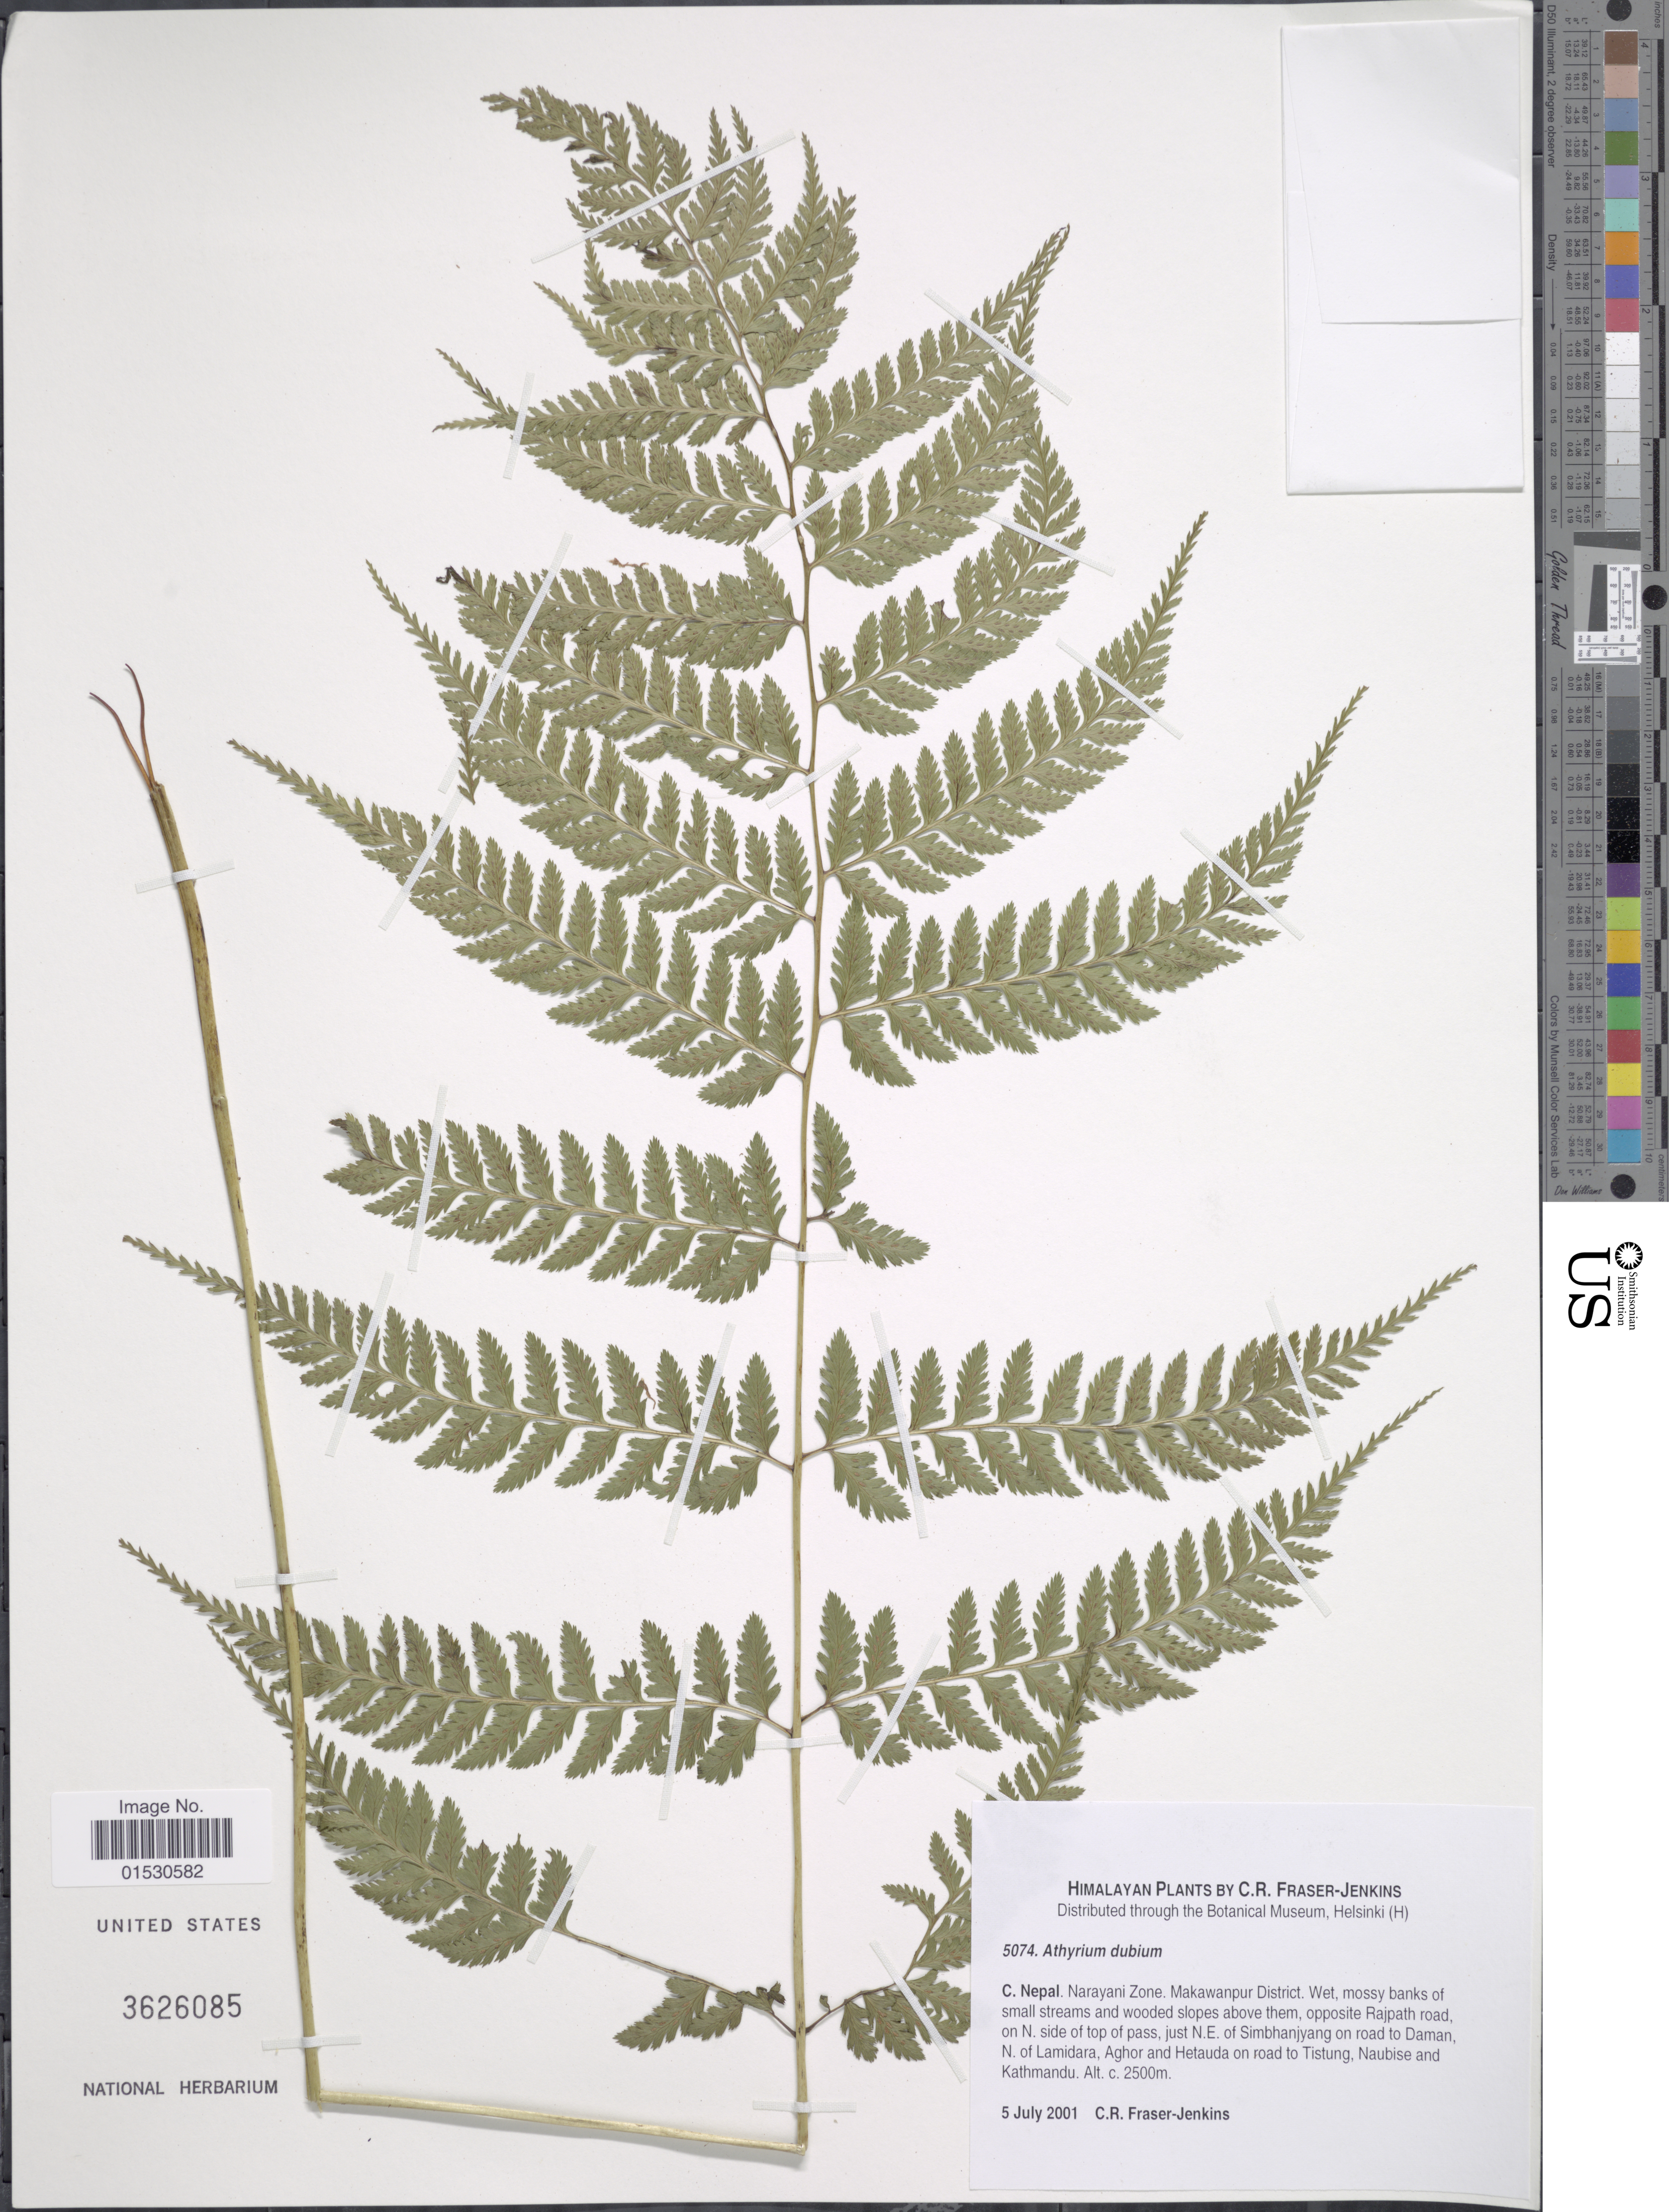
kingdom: Plantae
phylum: Tracheophyta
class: Polypodiopsida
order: Polypodiales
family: Athyriaceae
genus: Athyrium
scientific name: Athyrium dubium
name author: (D. Don) Ohwi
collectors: C. R. Fraser-Jenkins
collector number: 5074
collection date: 2001-07-05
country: Nepal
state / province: Narayani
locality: C Nepal, Narayani Zone. Makawanpur District. Wet, mossy banks of small streams and wooded slopes above them, opposite Rajpath road, on N Side of top of pass, just N.E. of Simbhanjyang on road to Daman, N of Lamidara, Aghor and Hetauda on road to Tistung, Naubise and Kathmandu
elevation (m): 2500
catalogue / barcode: US 3626085